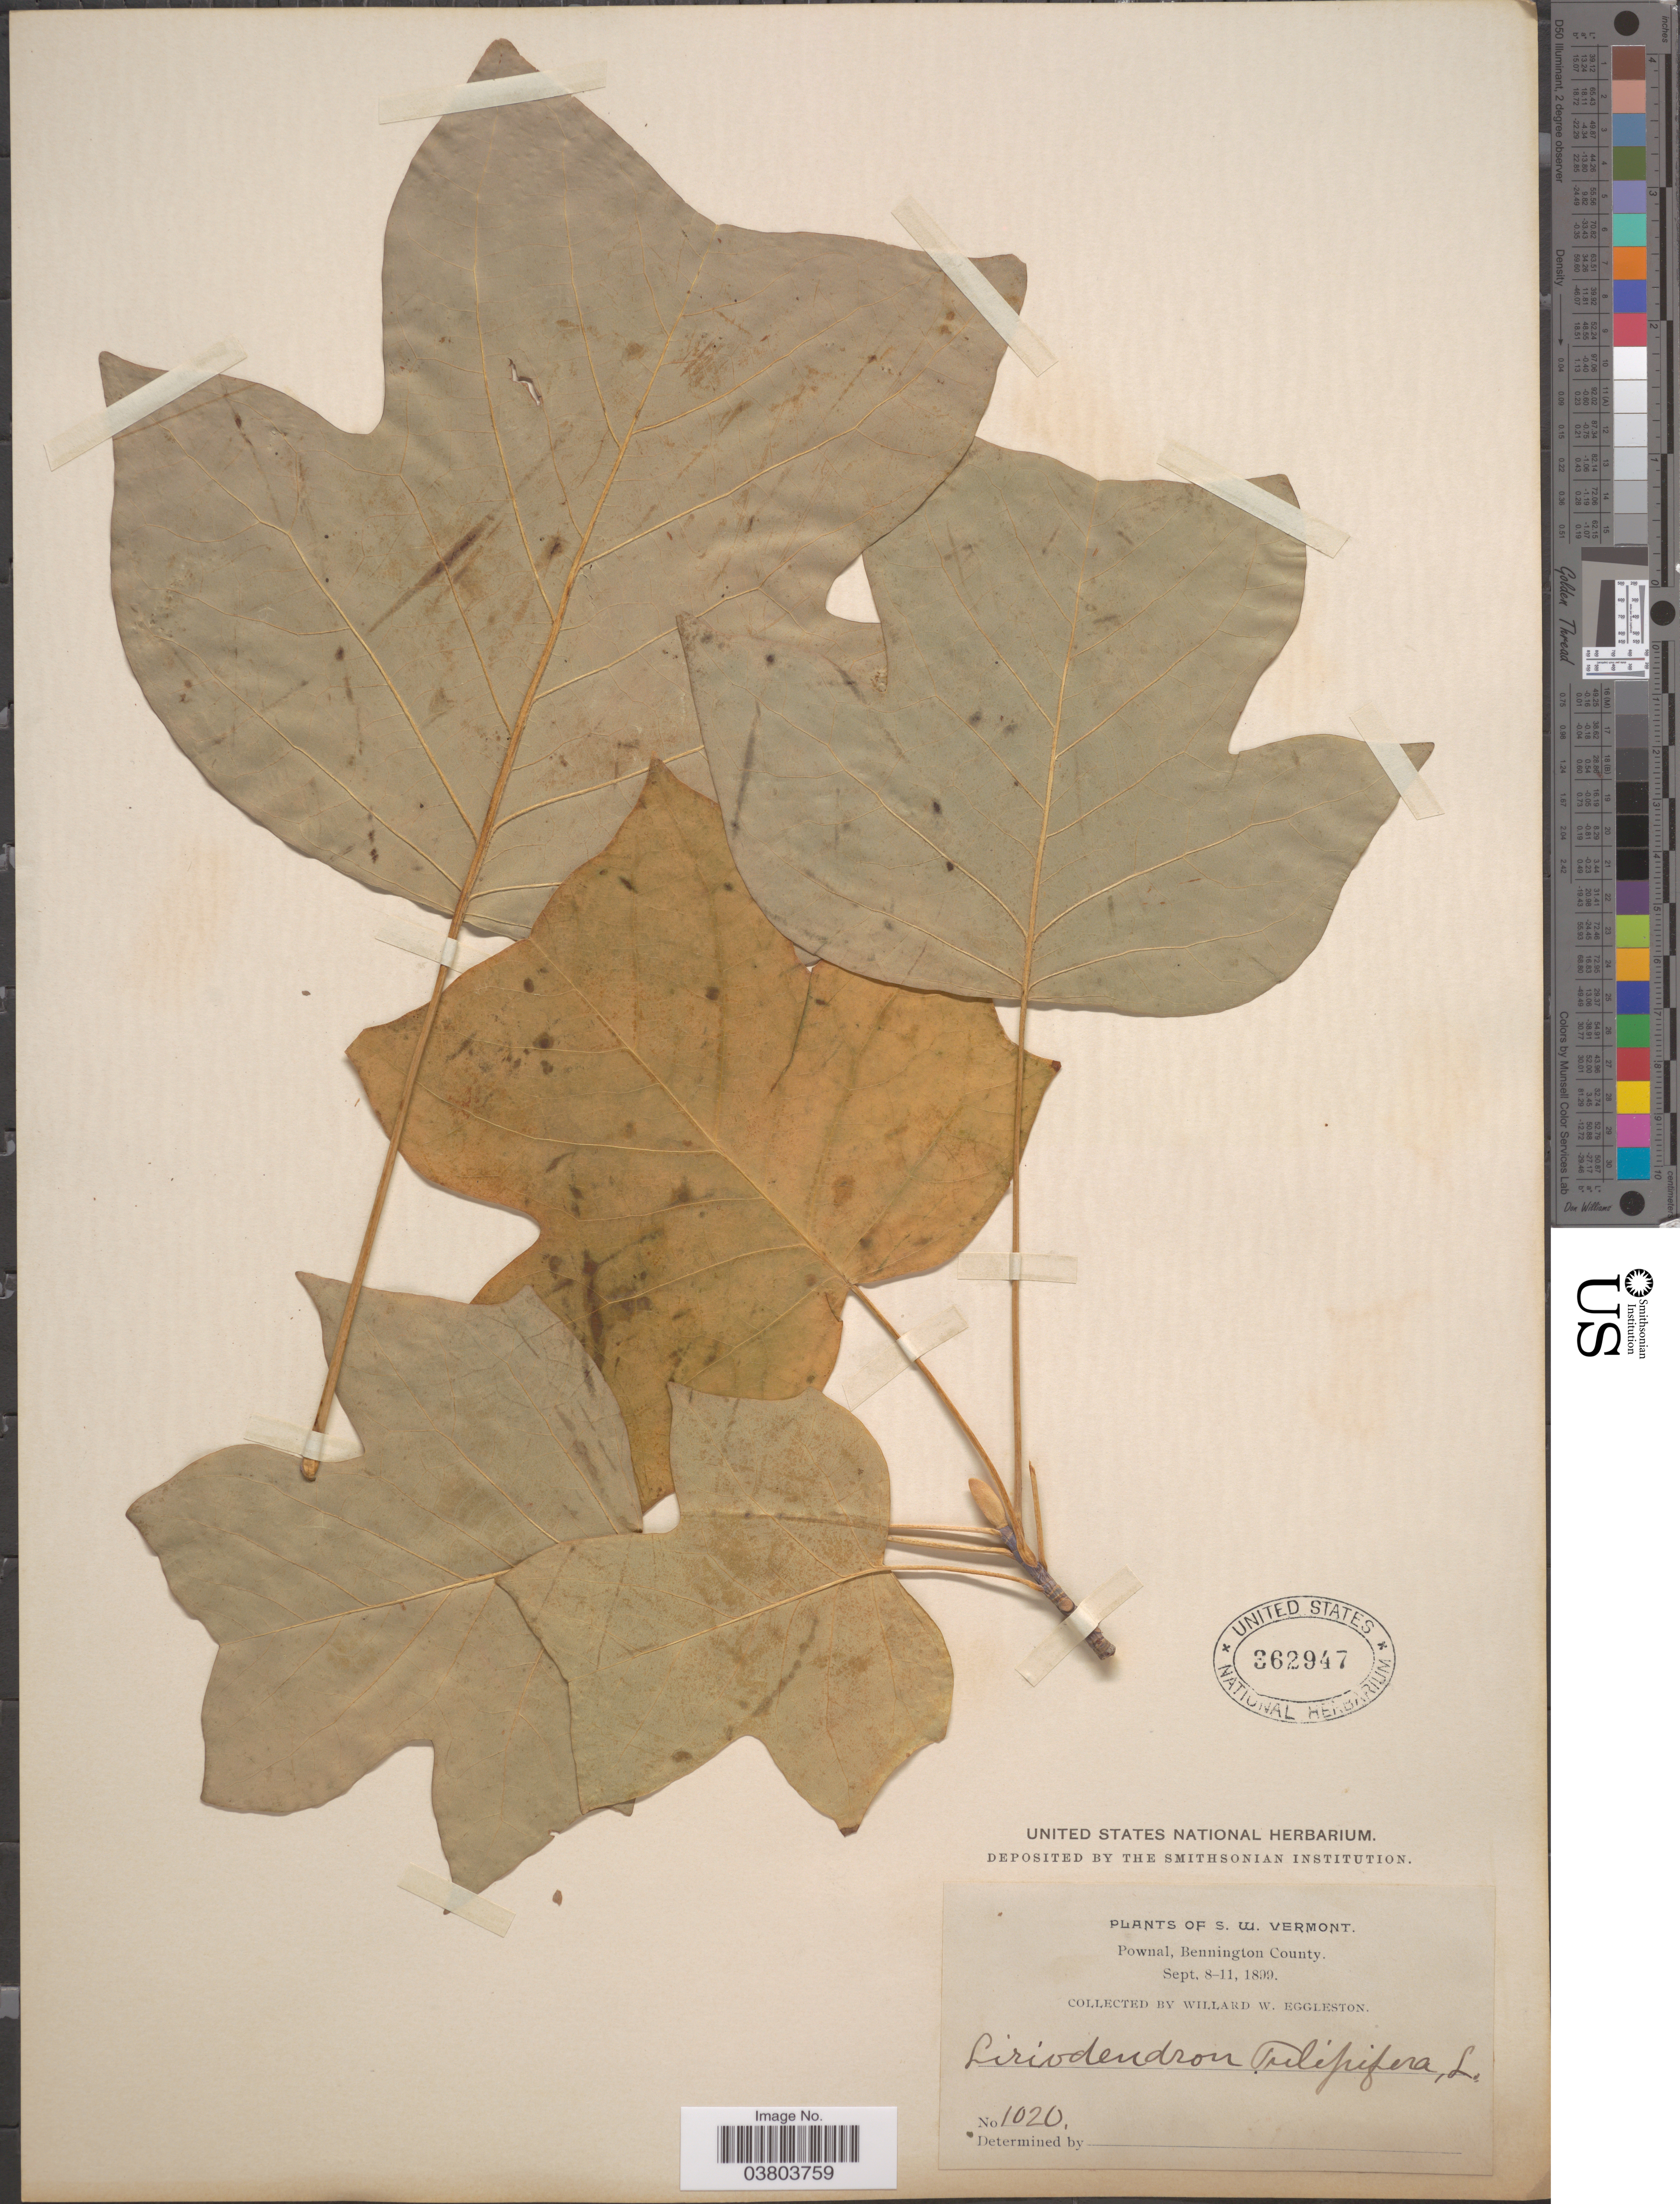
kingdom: Plantae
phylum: Tracheophyta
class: Magnoliopsida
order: Magnoliales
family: Magnoliaceae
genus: Liriodendron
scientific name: Liriodendron tulipifera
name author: L.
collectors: W. W. Eggleston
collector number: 1020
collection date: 1899-09-08/1899-09-11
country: United States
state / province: Vermont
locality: S. W. Vermont. Pownal, Bennington County.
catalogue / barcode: US 362947